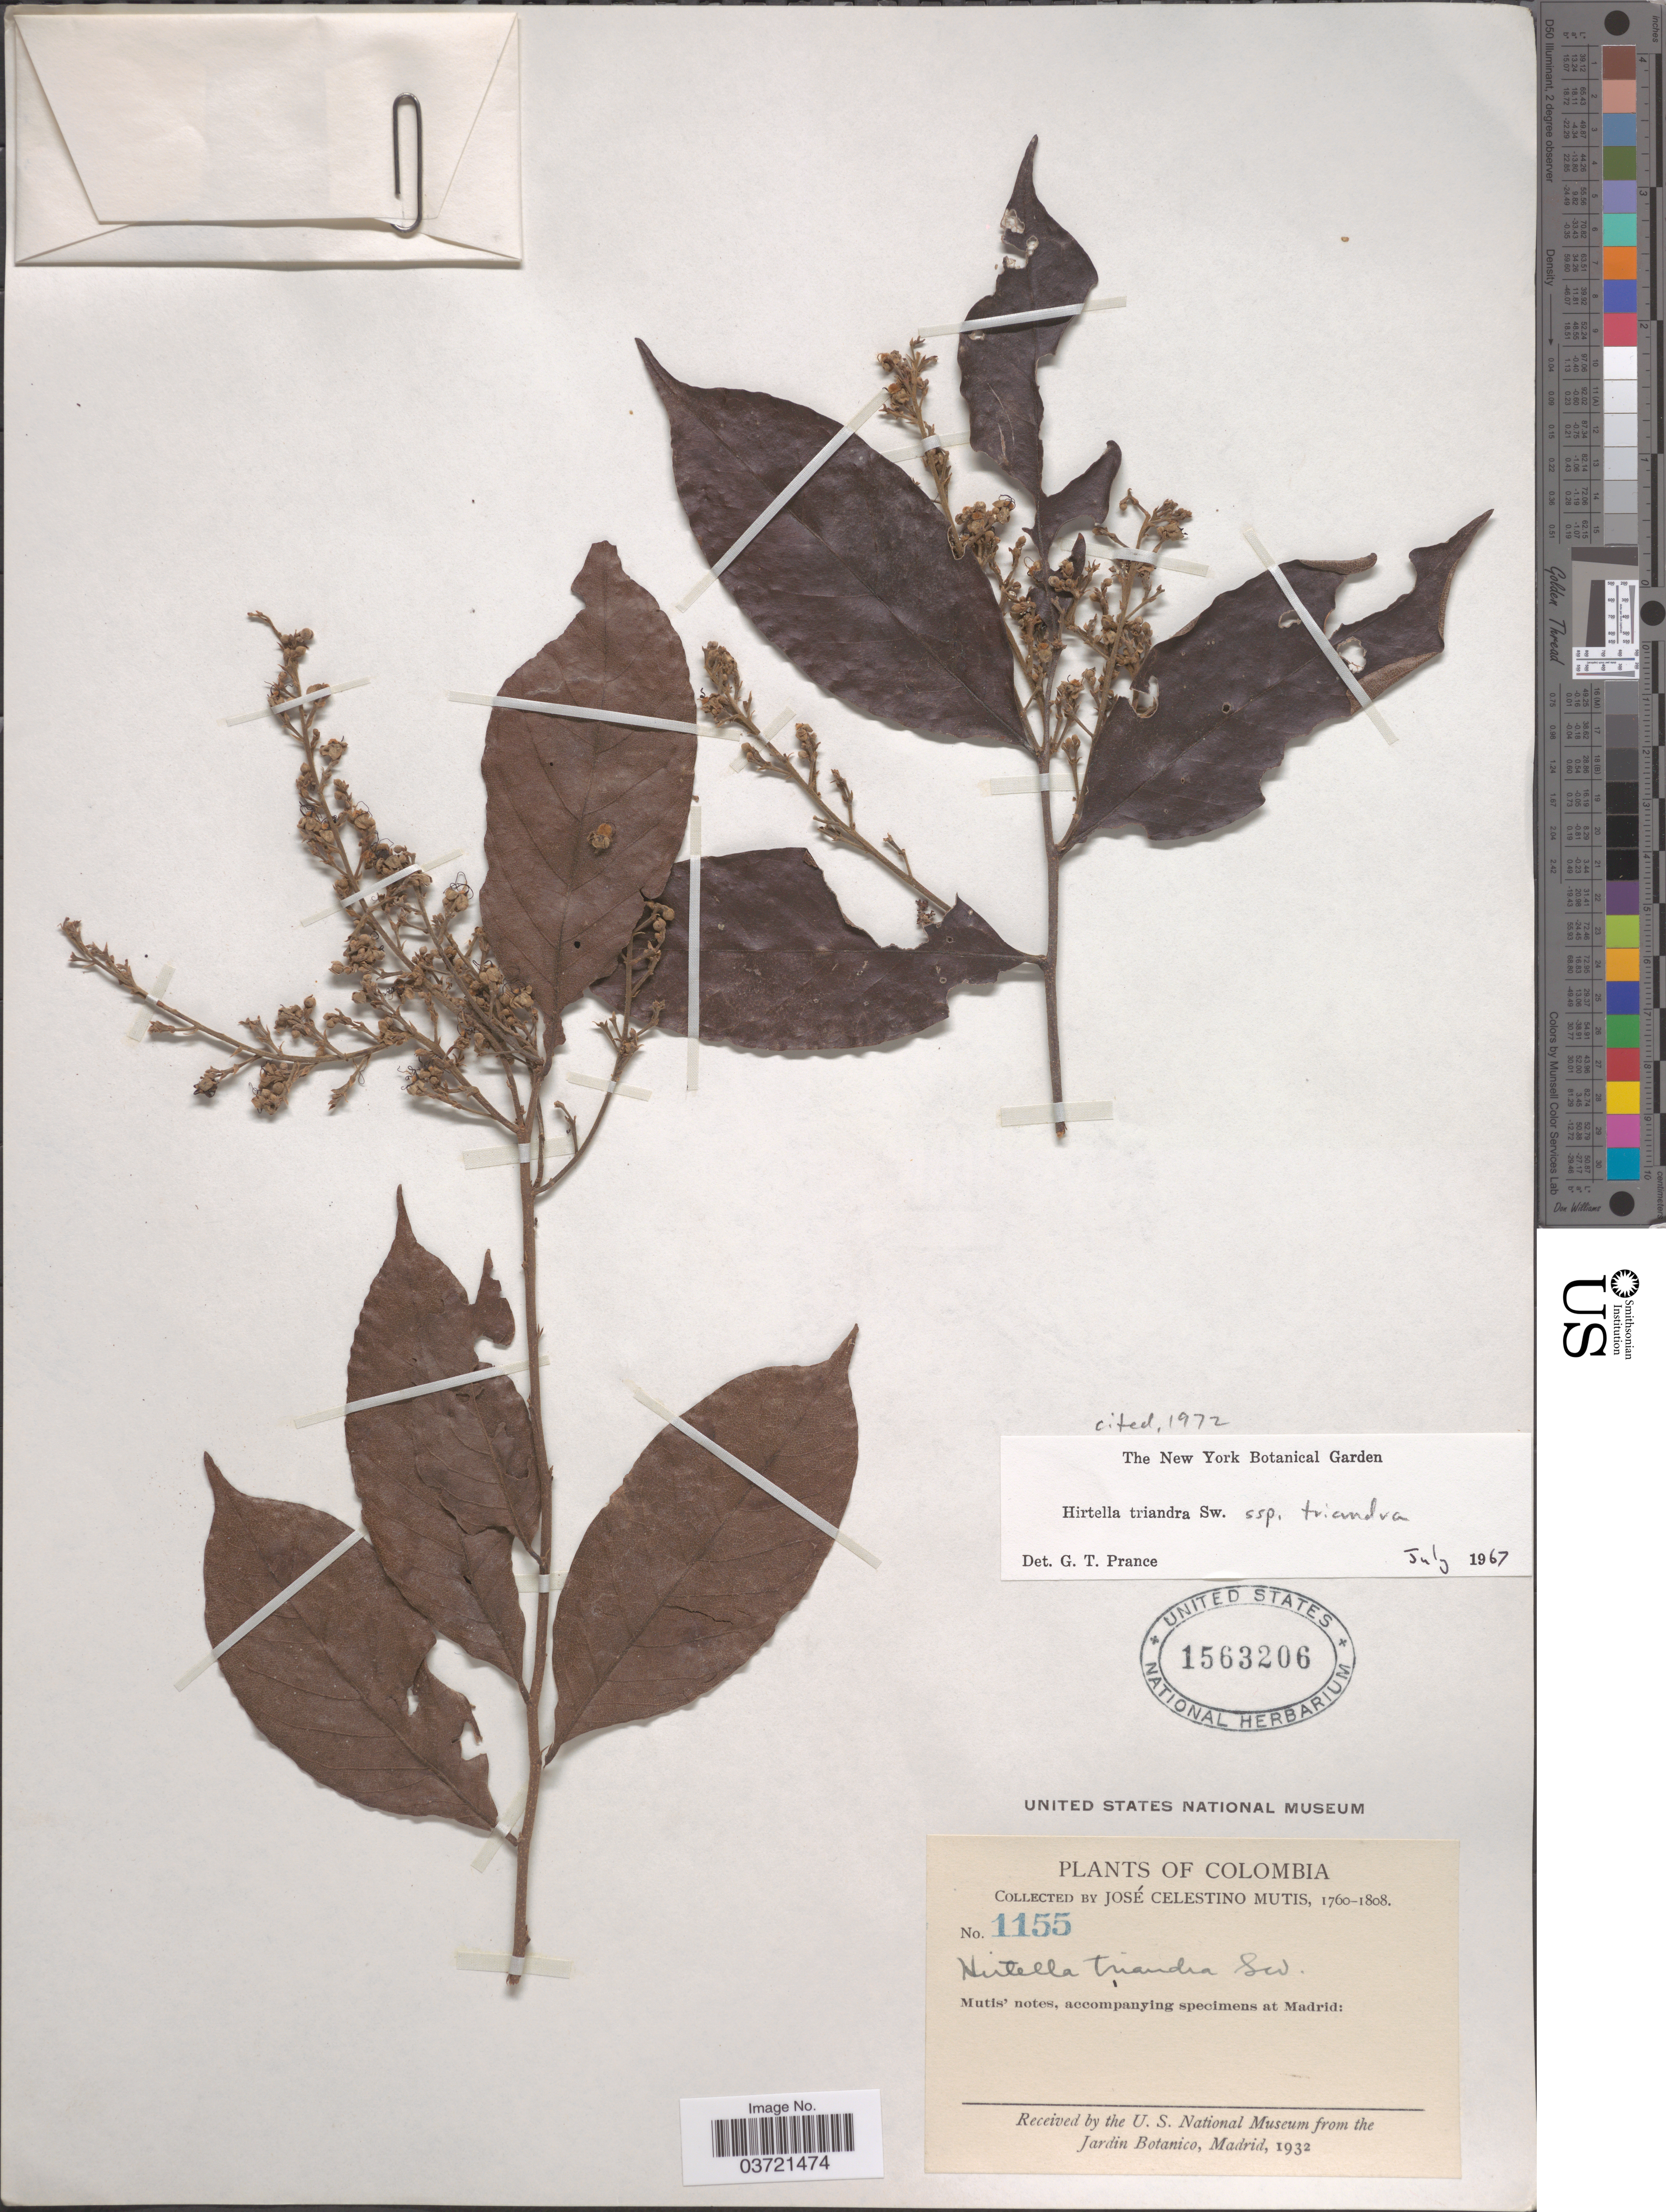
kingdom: Plantae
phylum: Tracheophyta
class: Magnoliopsida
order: Malpighiales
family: Chrysobalanaceae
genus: Hirtella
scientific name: Hirtella triandra subsp. triandra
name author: Sw.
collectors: J. C. B. Mutis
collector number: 1155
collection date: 1760/1808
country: Colombia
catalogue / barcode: US 1563206